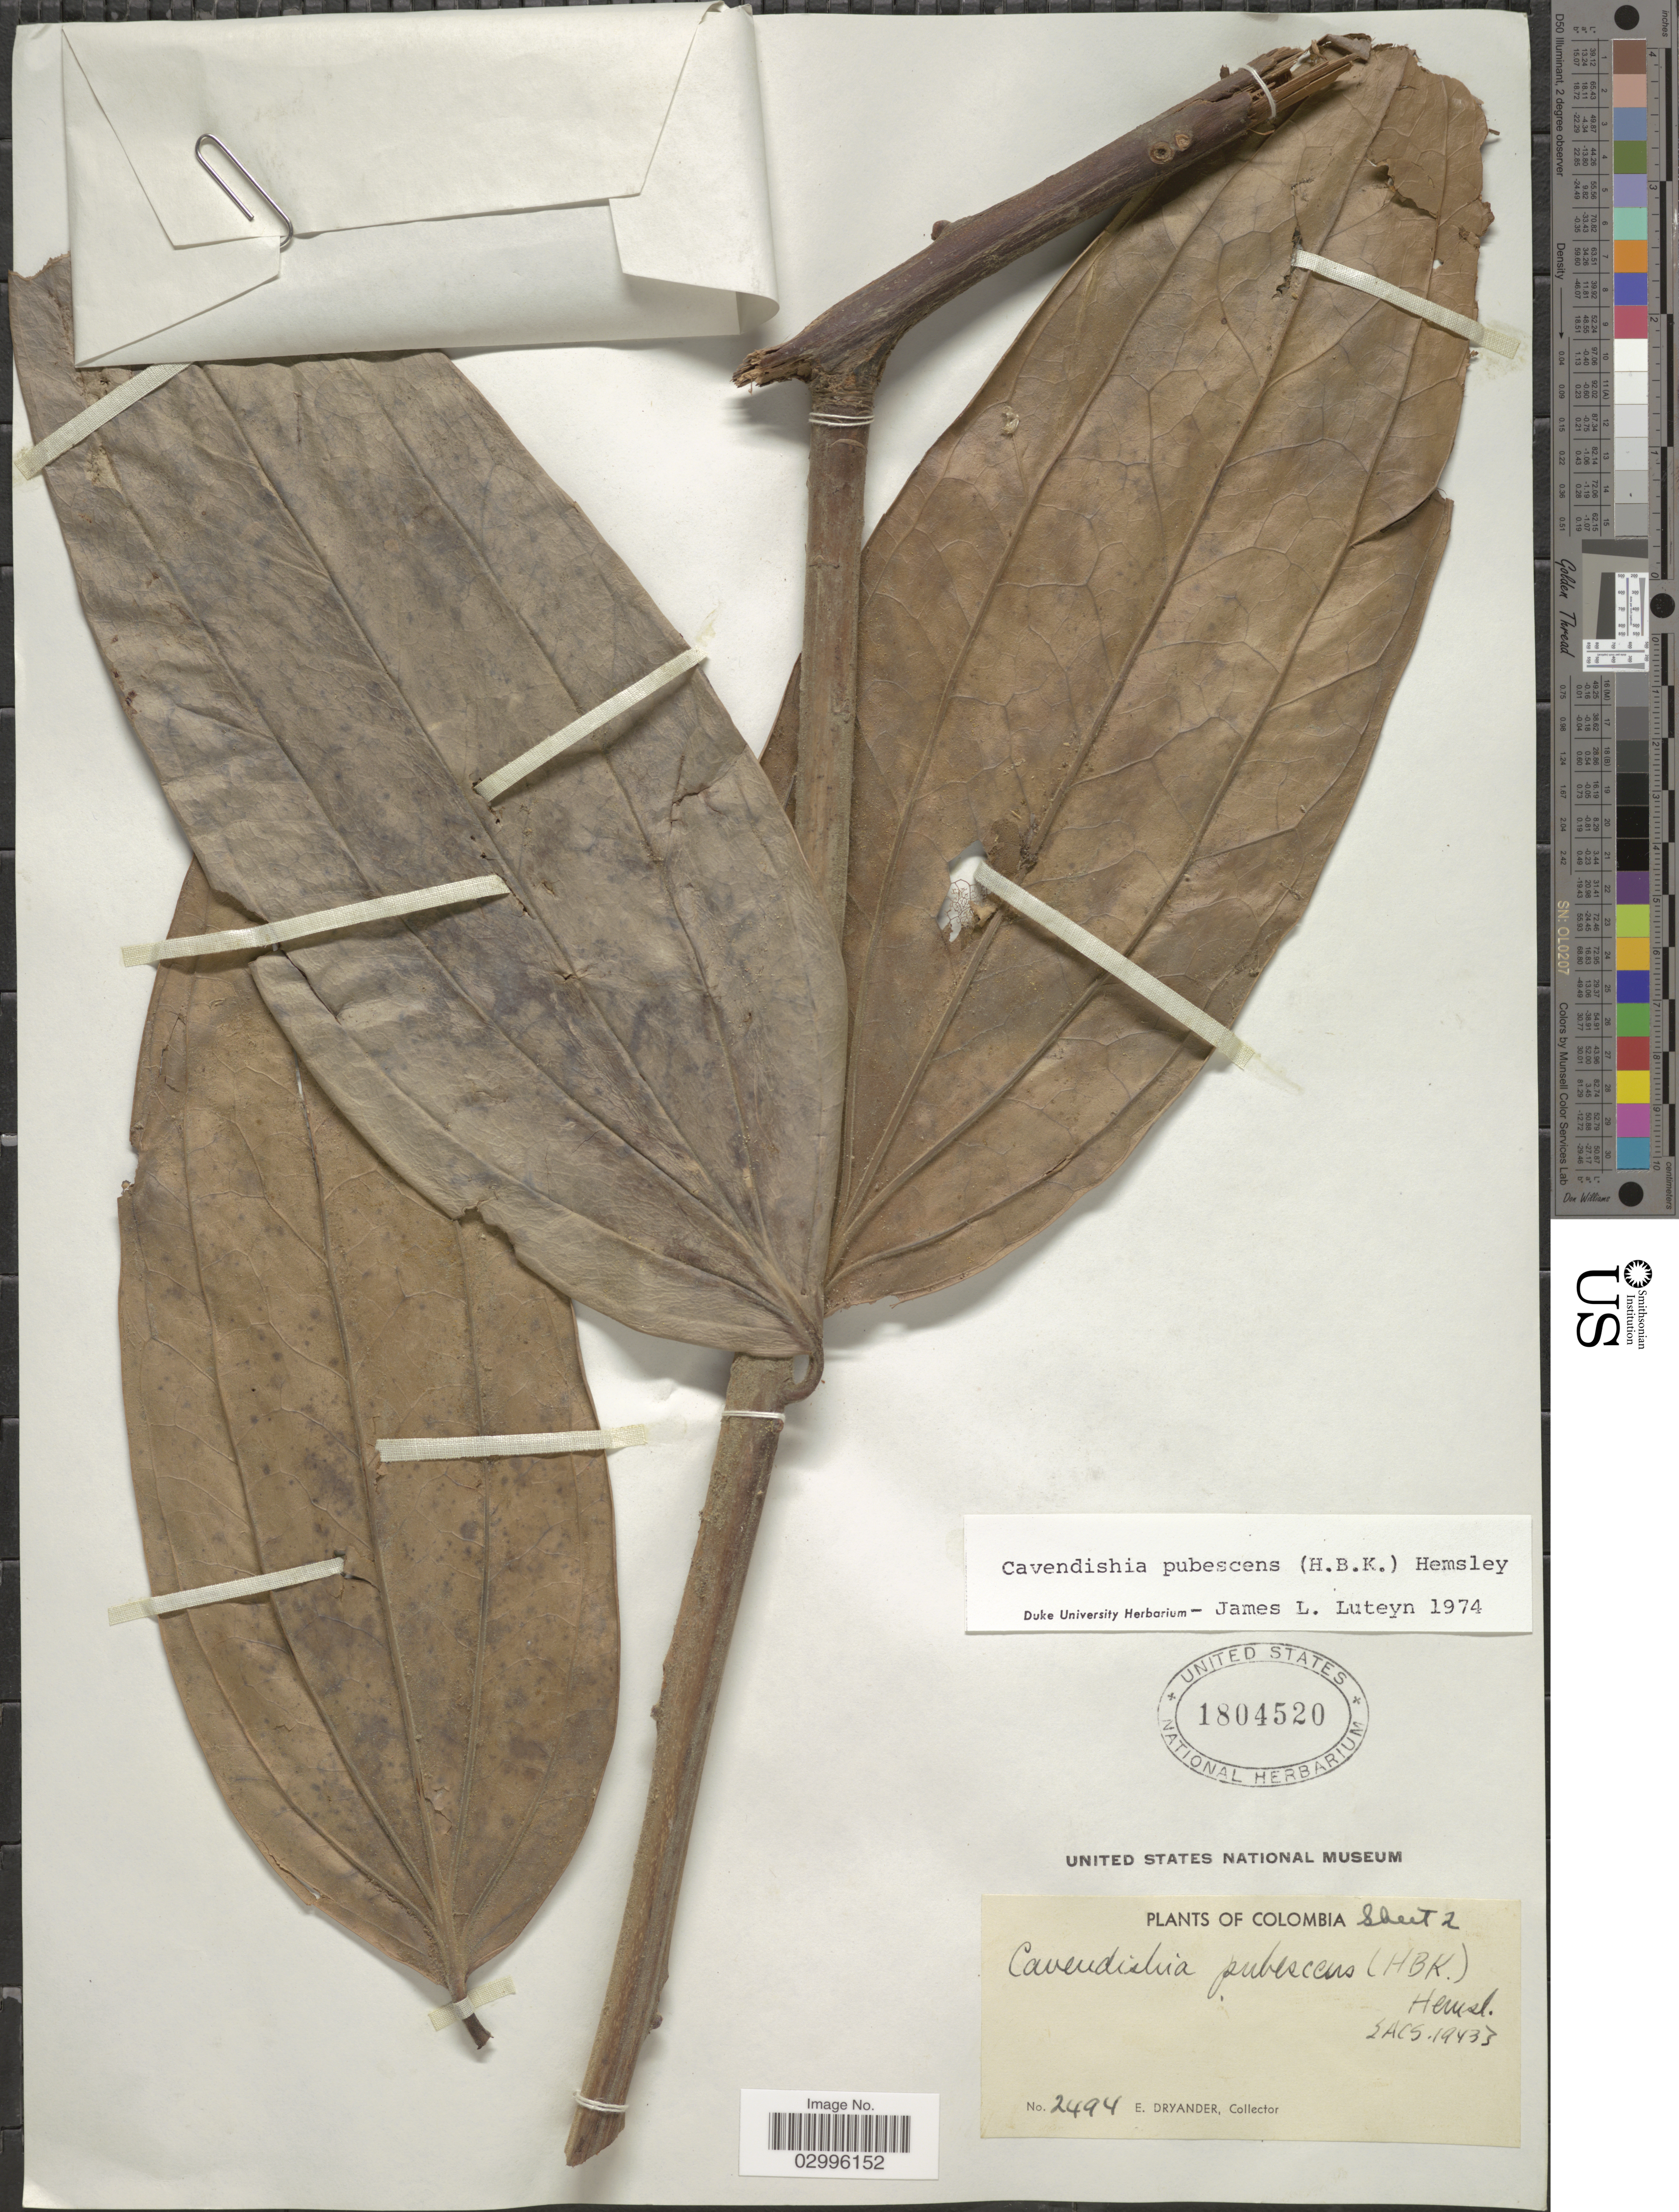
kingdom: Plantae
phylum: Tracheophyta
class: Magnoliopsida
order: Ericales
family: Ericaceae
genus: Cavendishia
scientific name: Cavendishia pubescens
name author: (Kunth) Hemsl.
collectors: E. Dryander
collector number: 2494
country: Colombia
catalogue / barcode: US 1804520